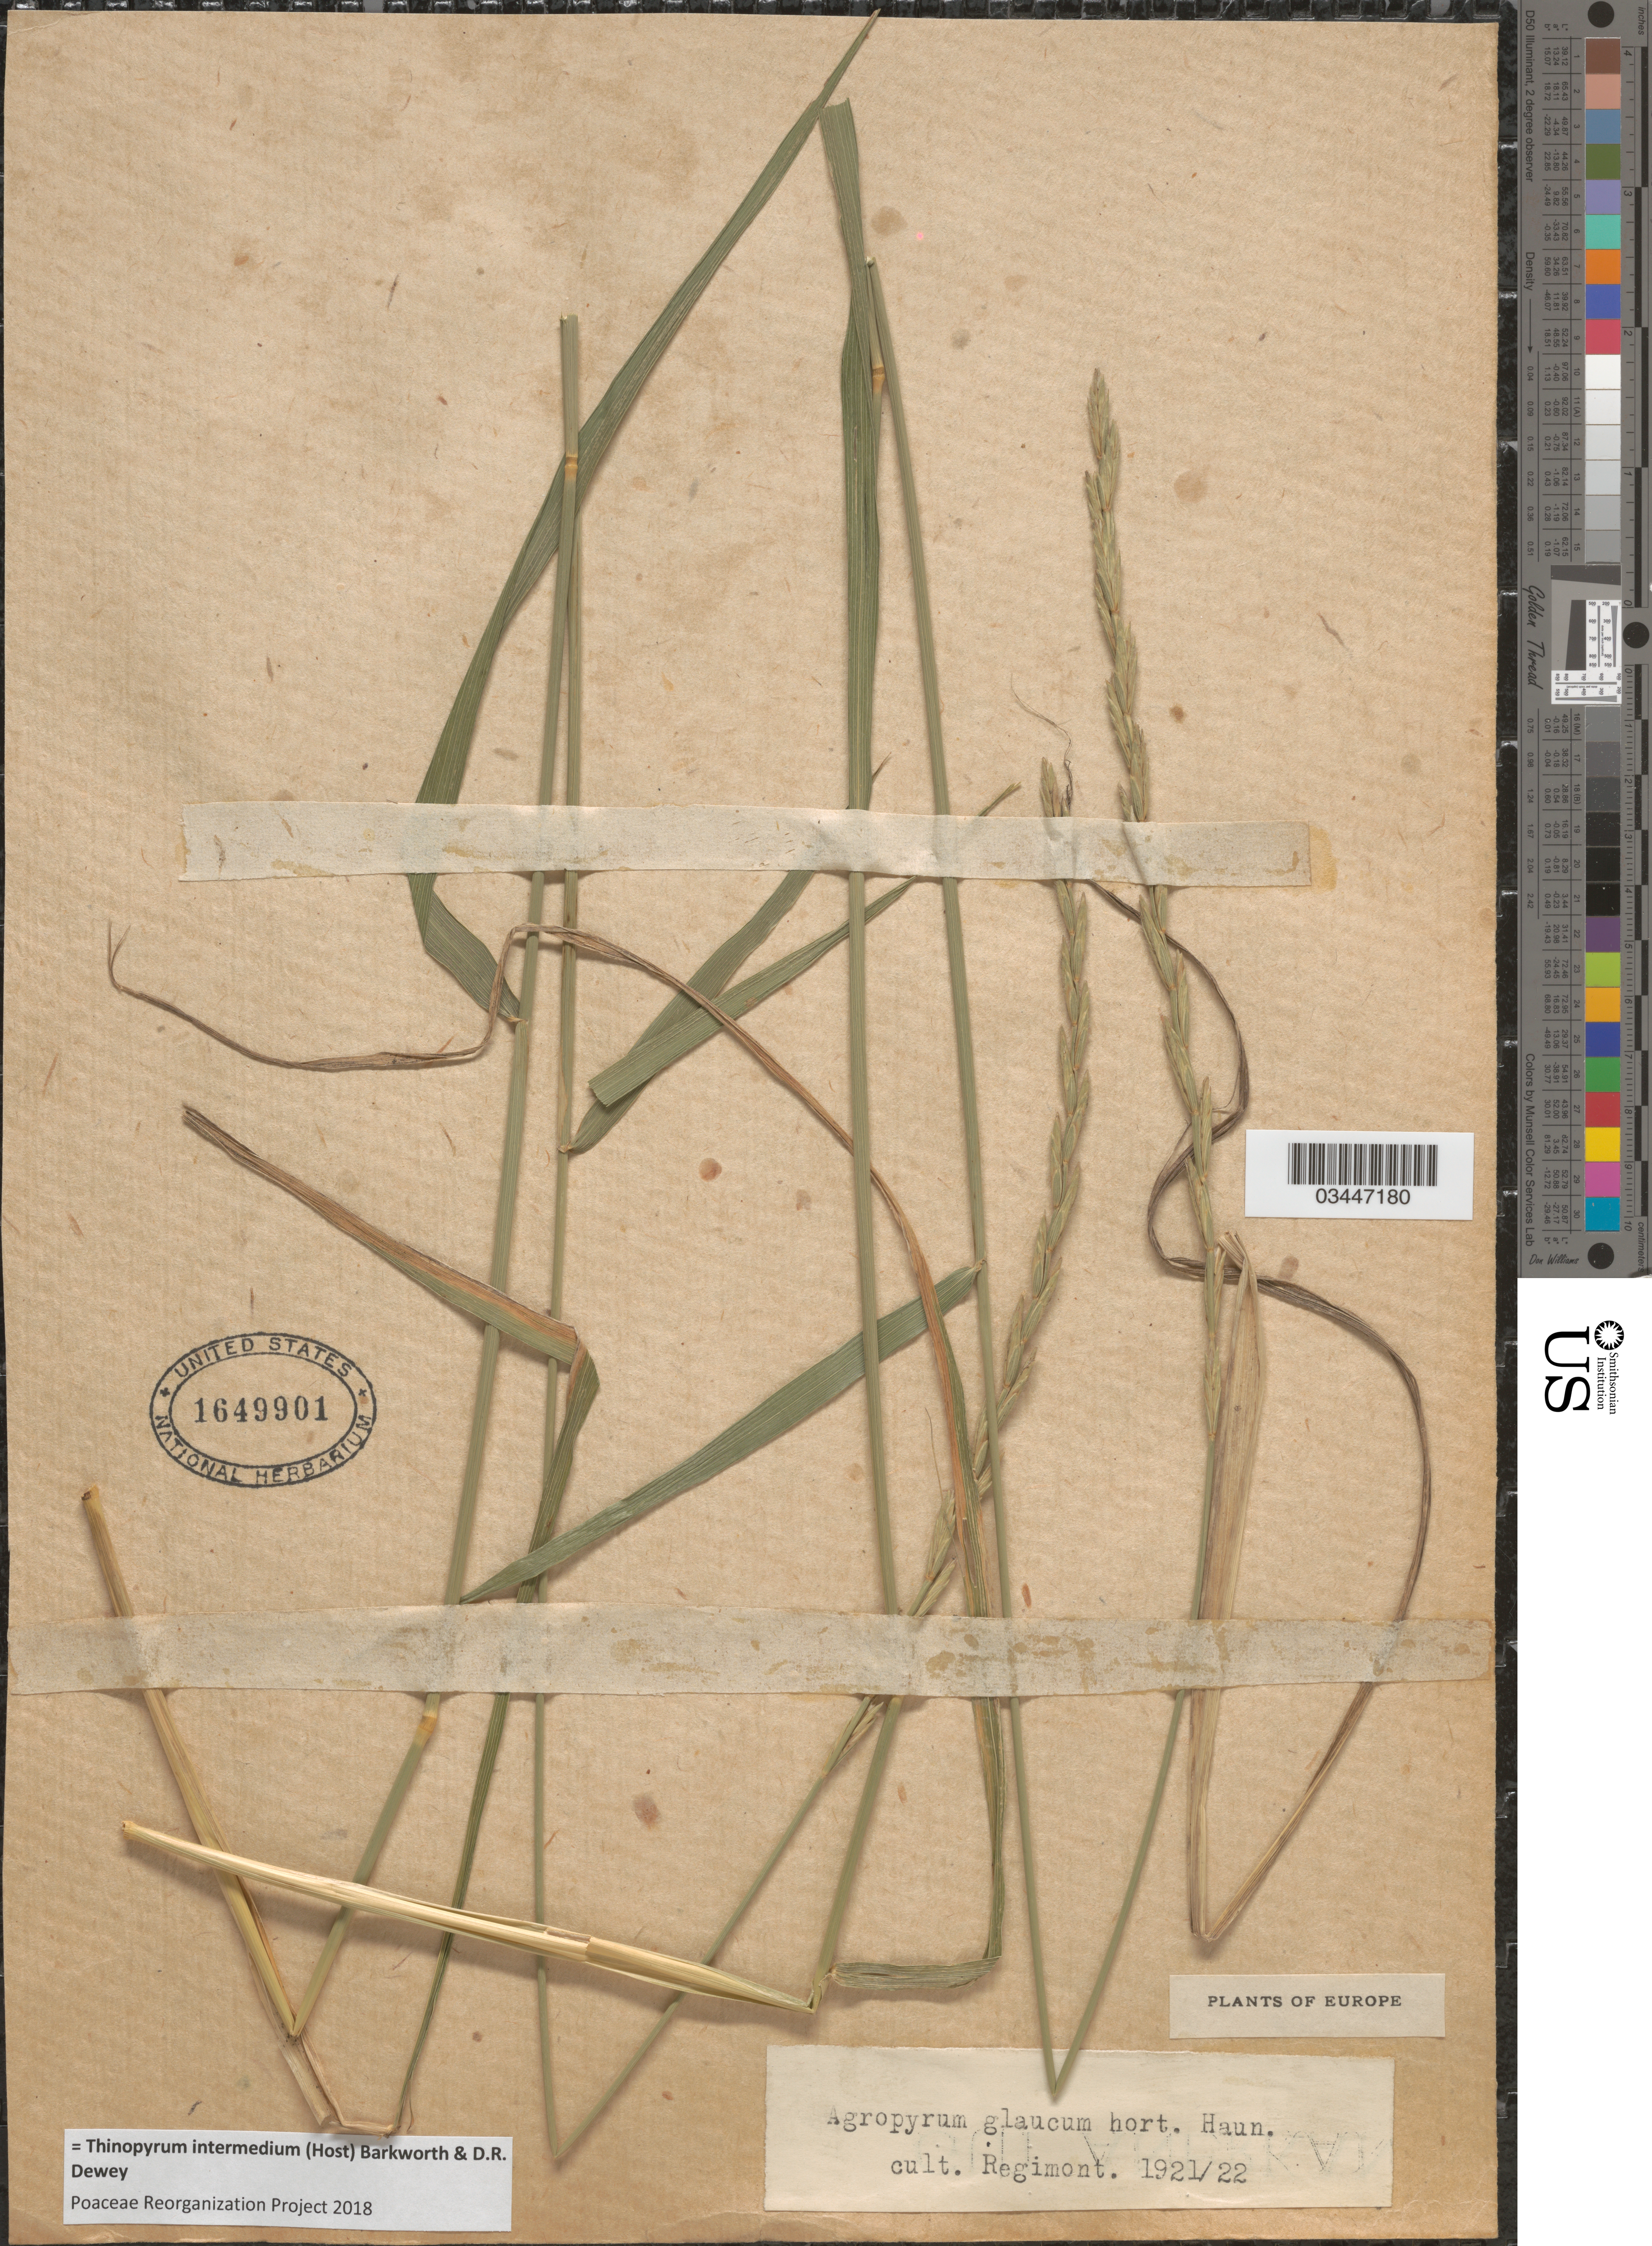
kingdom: Plantae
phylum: Tracheophyta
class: Liliopsida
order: Poales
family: Poaceae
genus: Thinopyrum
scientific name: Thinopyrum intermedium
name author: (Host) Barkworth & Dewey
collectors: Regimont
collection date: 1921/1922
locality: Europe.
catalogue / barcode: US 1649901